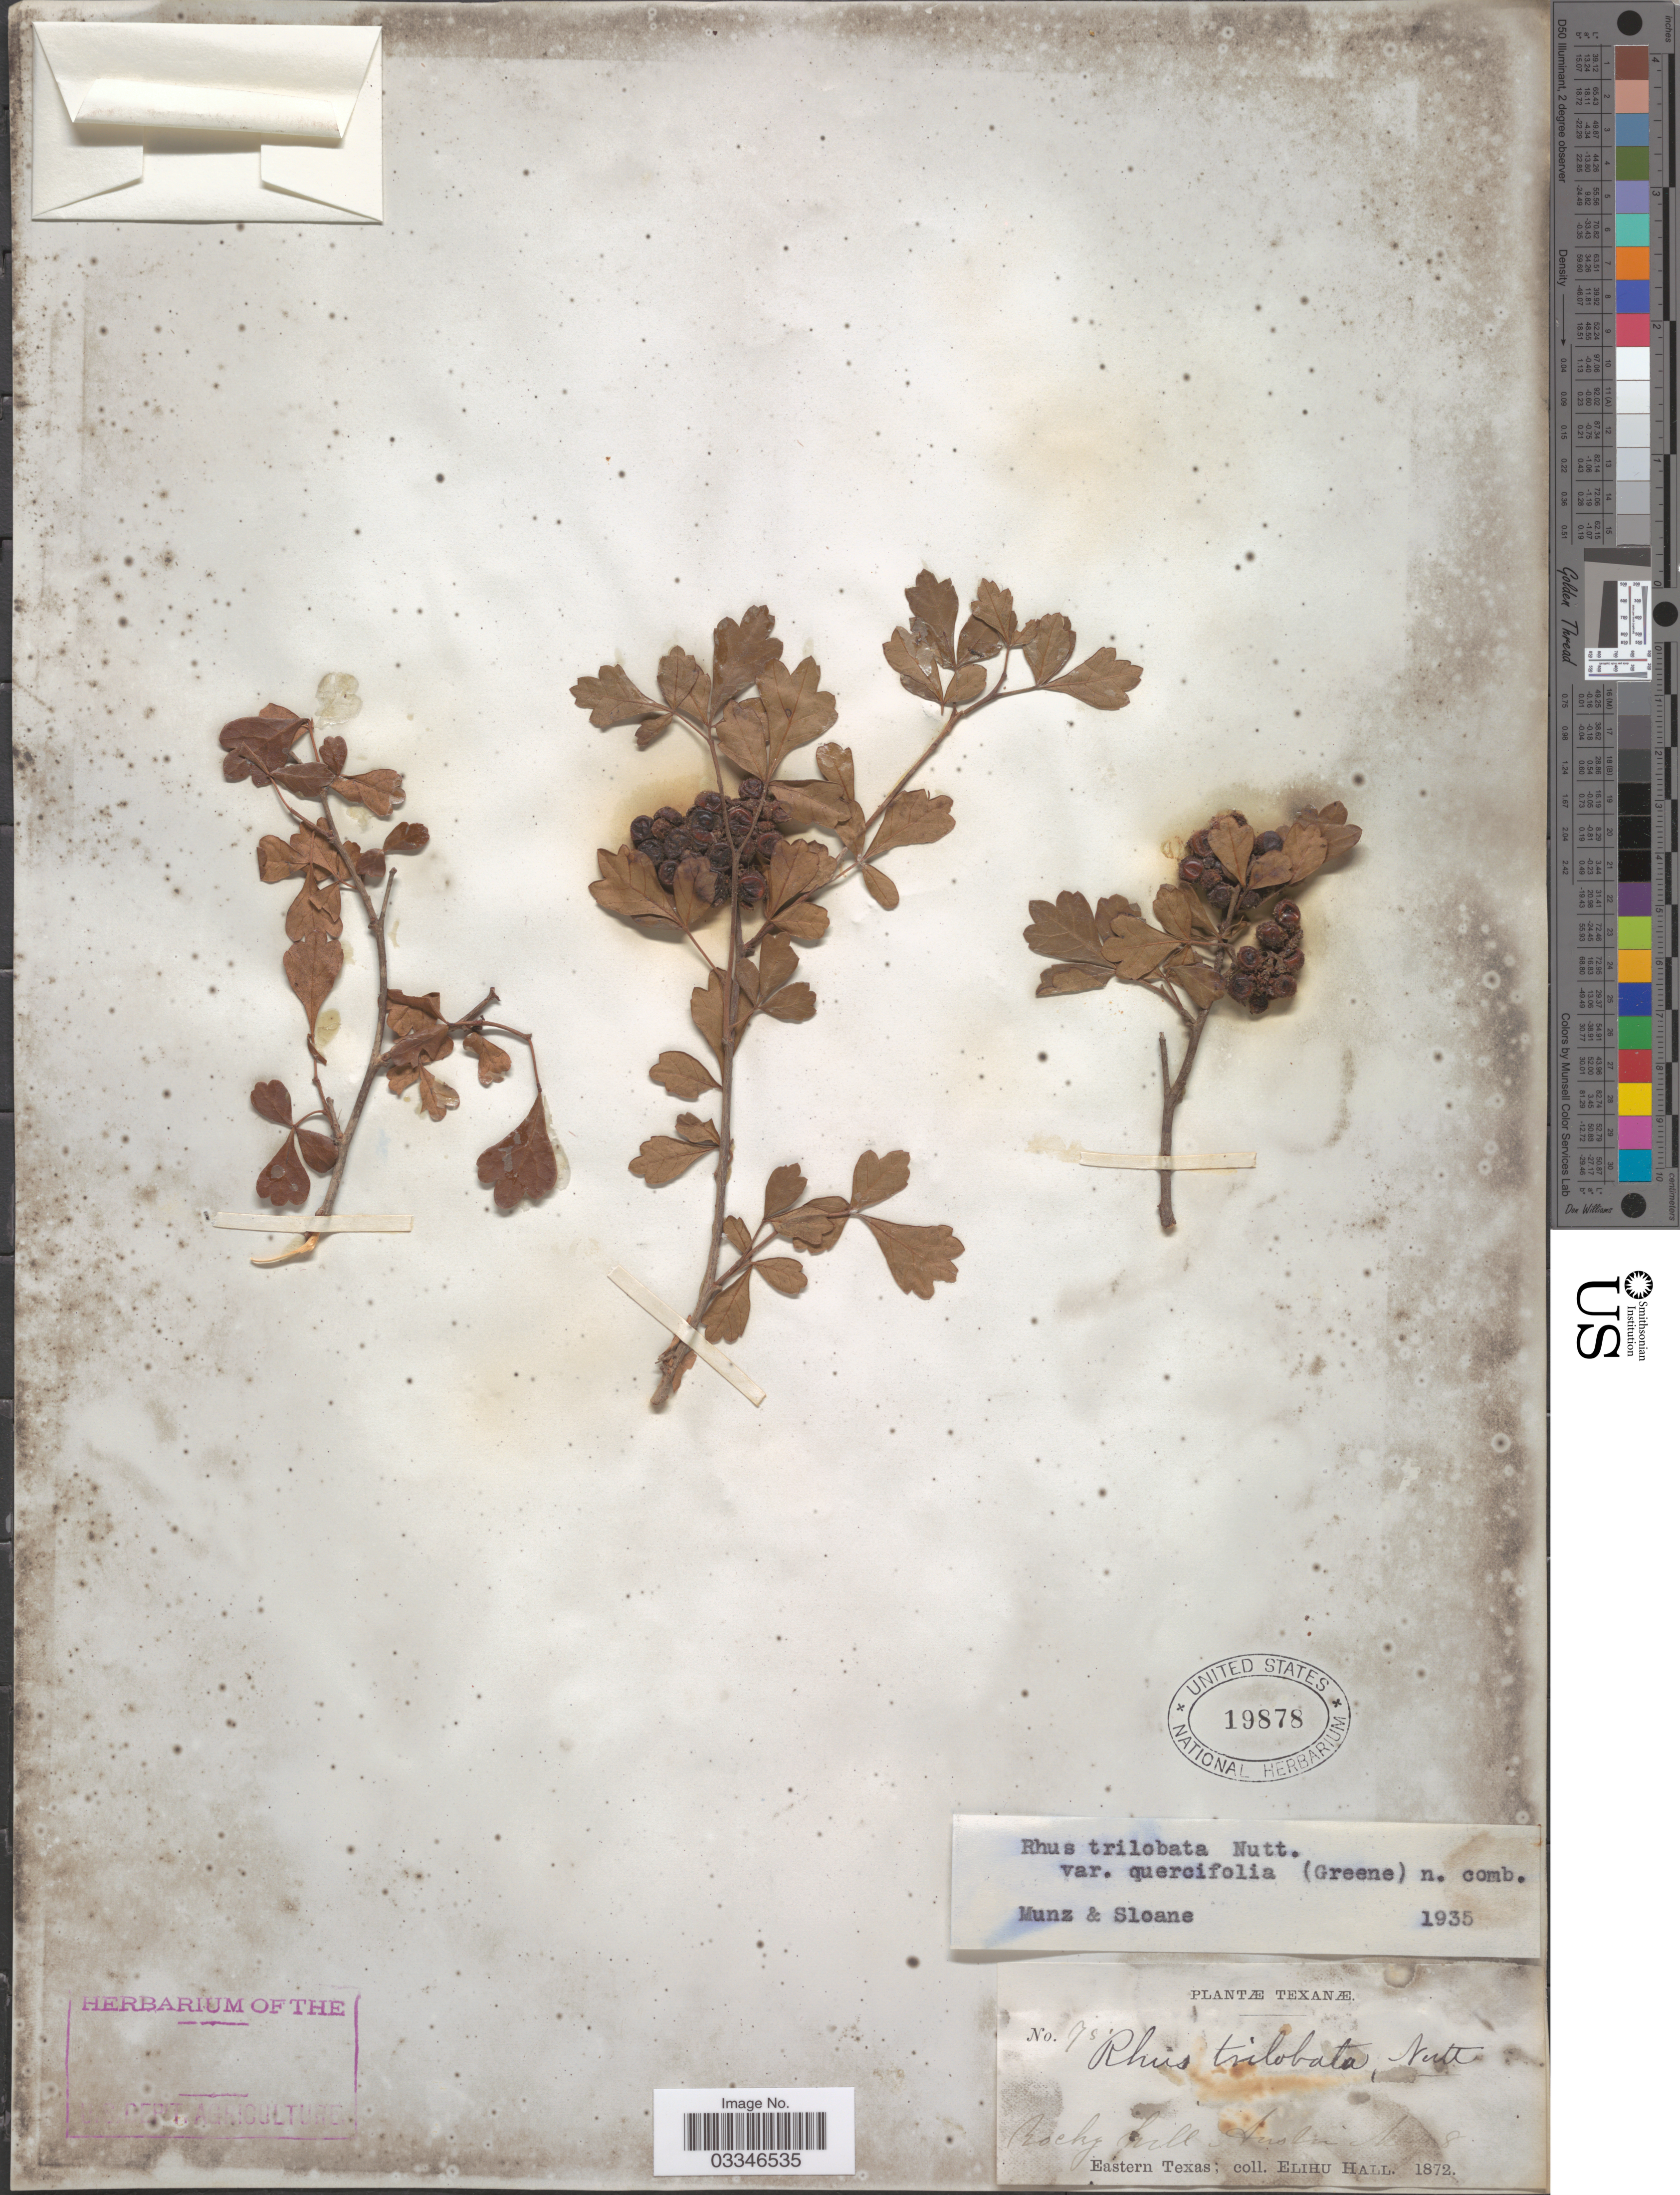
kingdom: Plantae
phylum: Tracheophyta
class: Magnoliopsida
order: Sapindales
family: Anacardiaceae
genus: Rhus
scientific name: Rhus trilobata var. quercifolia (Greene) Munz & Sloane ined.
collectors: E. Hall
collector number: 75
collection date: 1872-05-08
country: United States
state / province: Texas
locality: Austin. Eastern Texas.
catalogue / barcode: US 19878